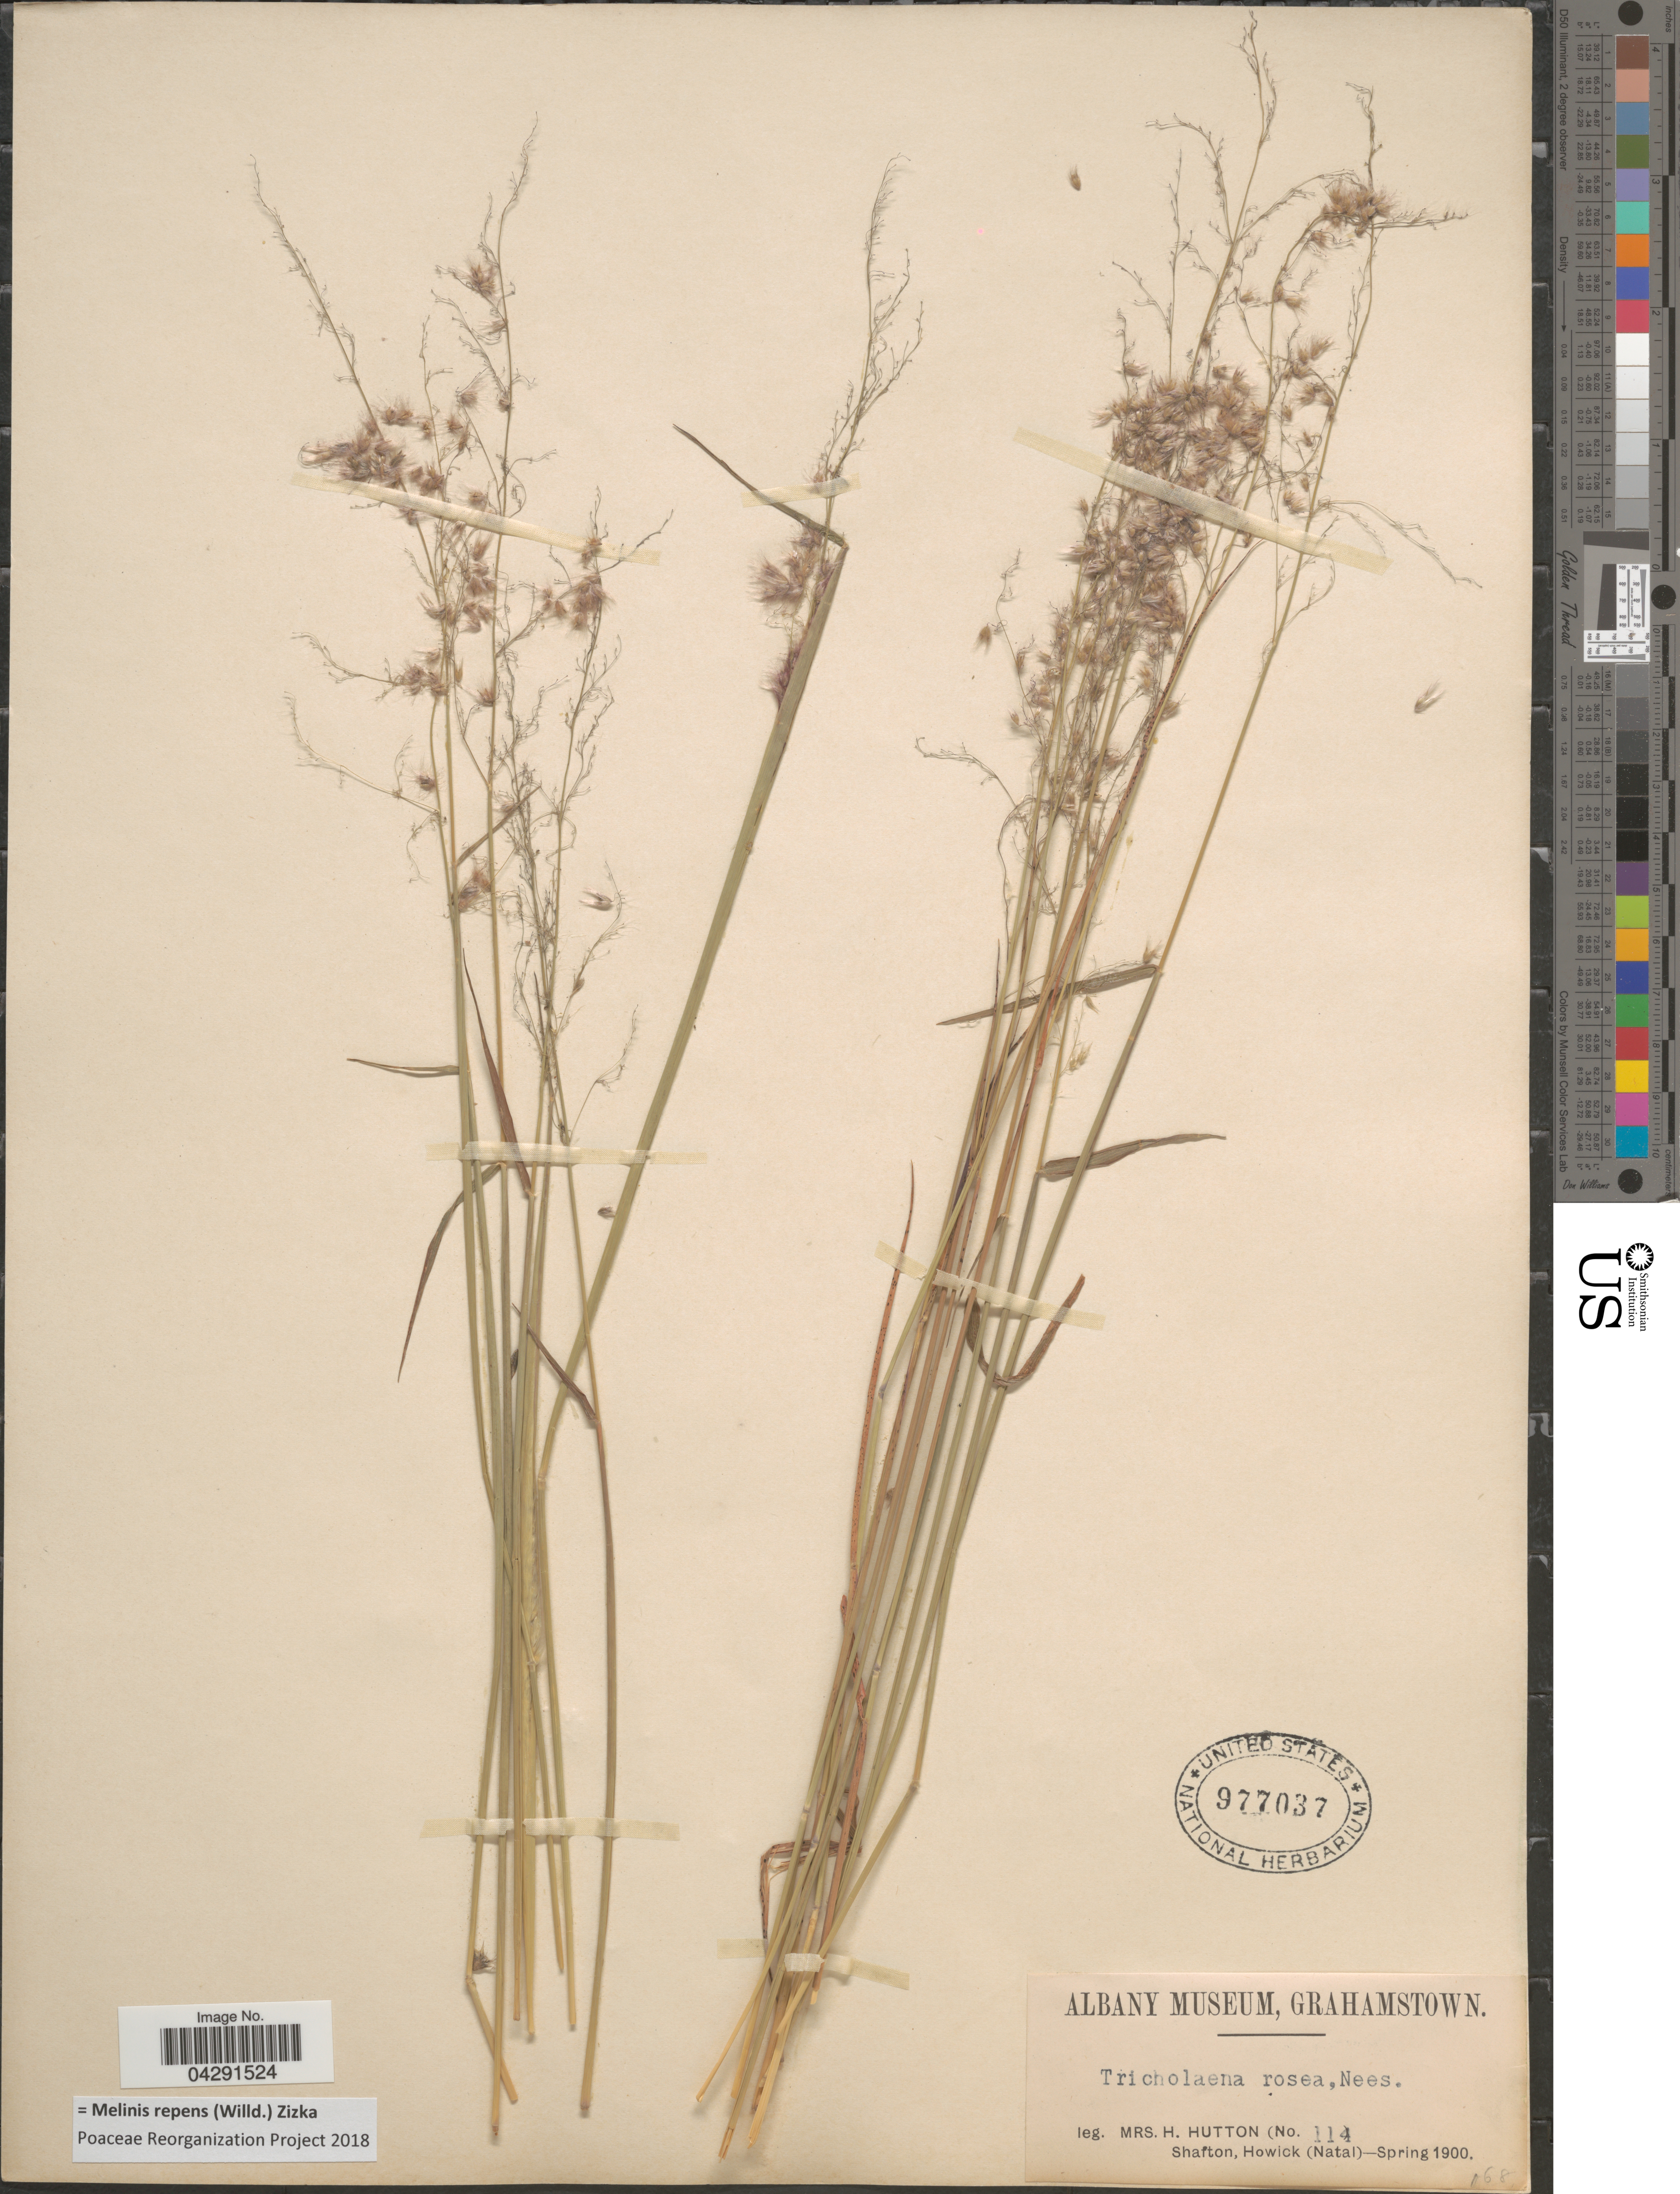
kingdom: Plantae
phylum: Tracheophyta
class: Liliopsida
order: Poales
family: Poaceae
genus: Melinis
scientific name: Melinis repens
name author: (Willd.) Zizka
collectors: H. Hutton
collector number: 114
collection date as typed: Spring 1900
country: South Africa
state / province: KwaZulu-Natal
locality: Shafton, Howick (Natal).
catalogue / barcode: US 977037